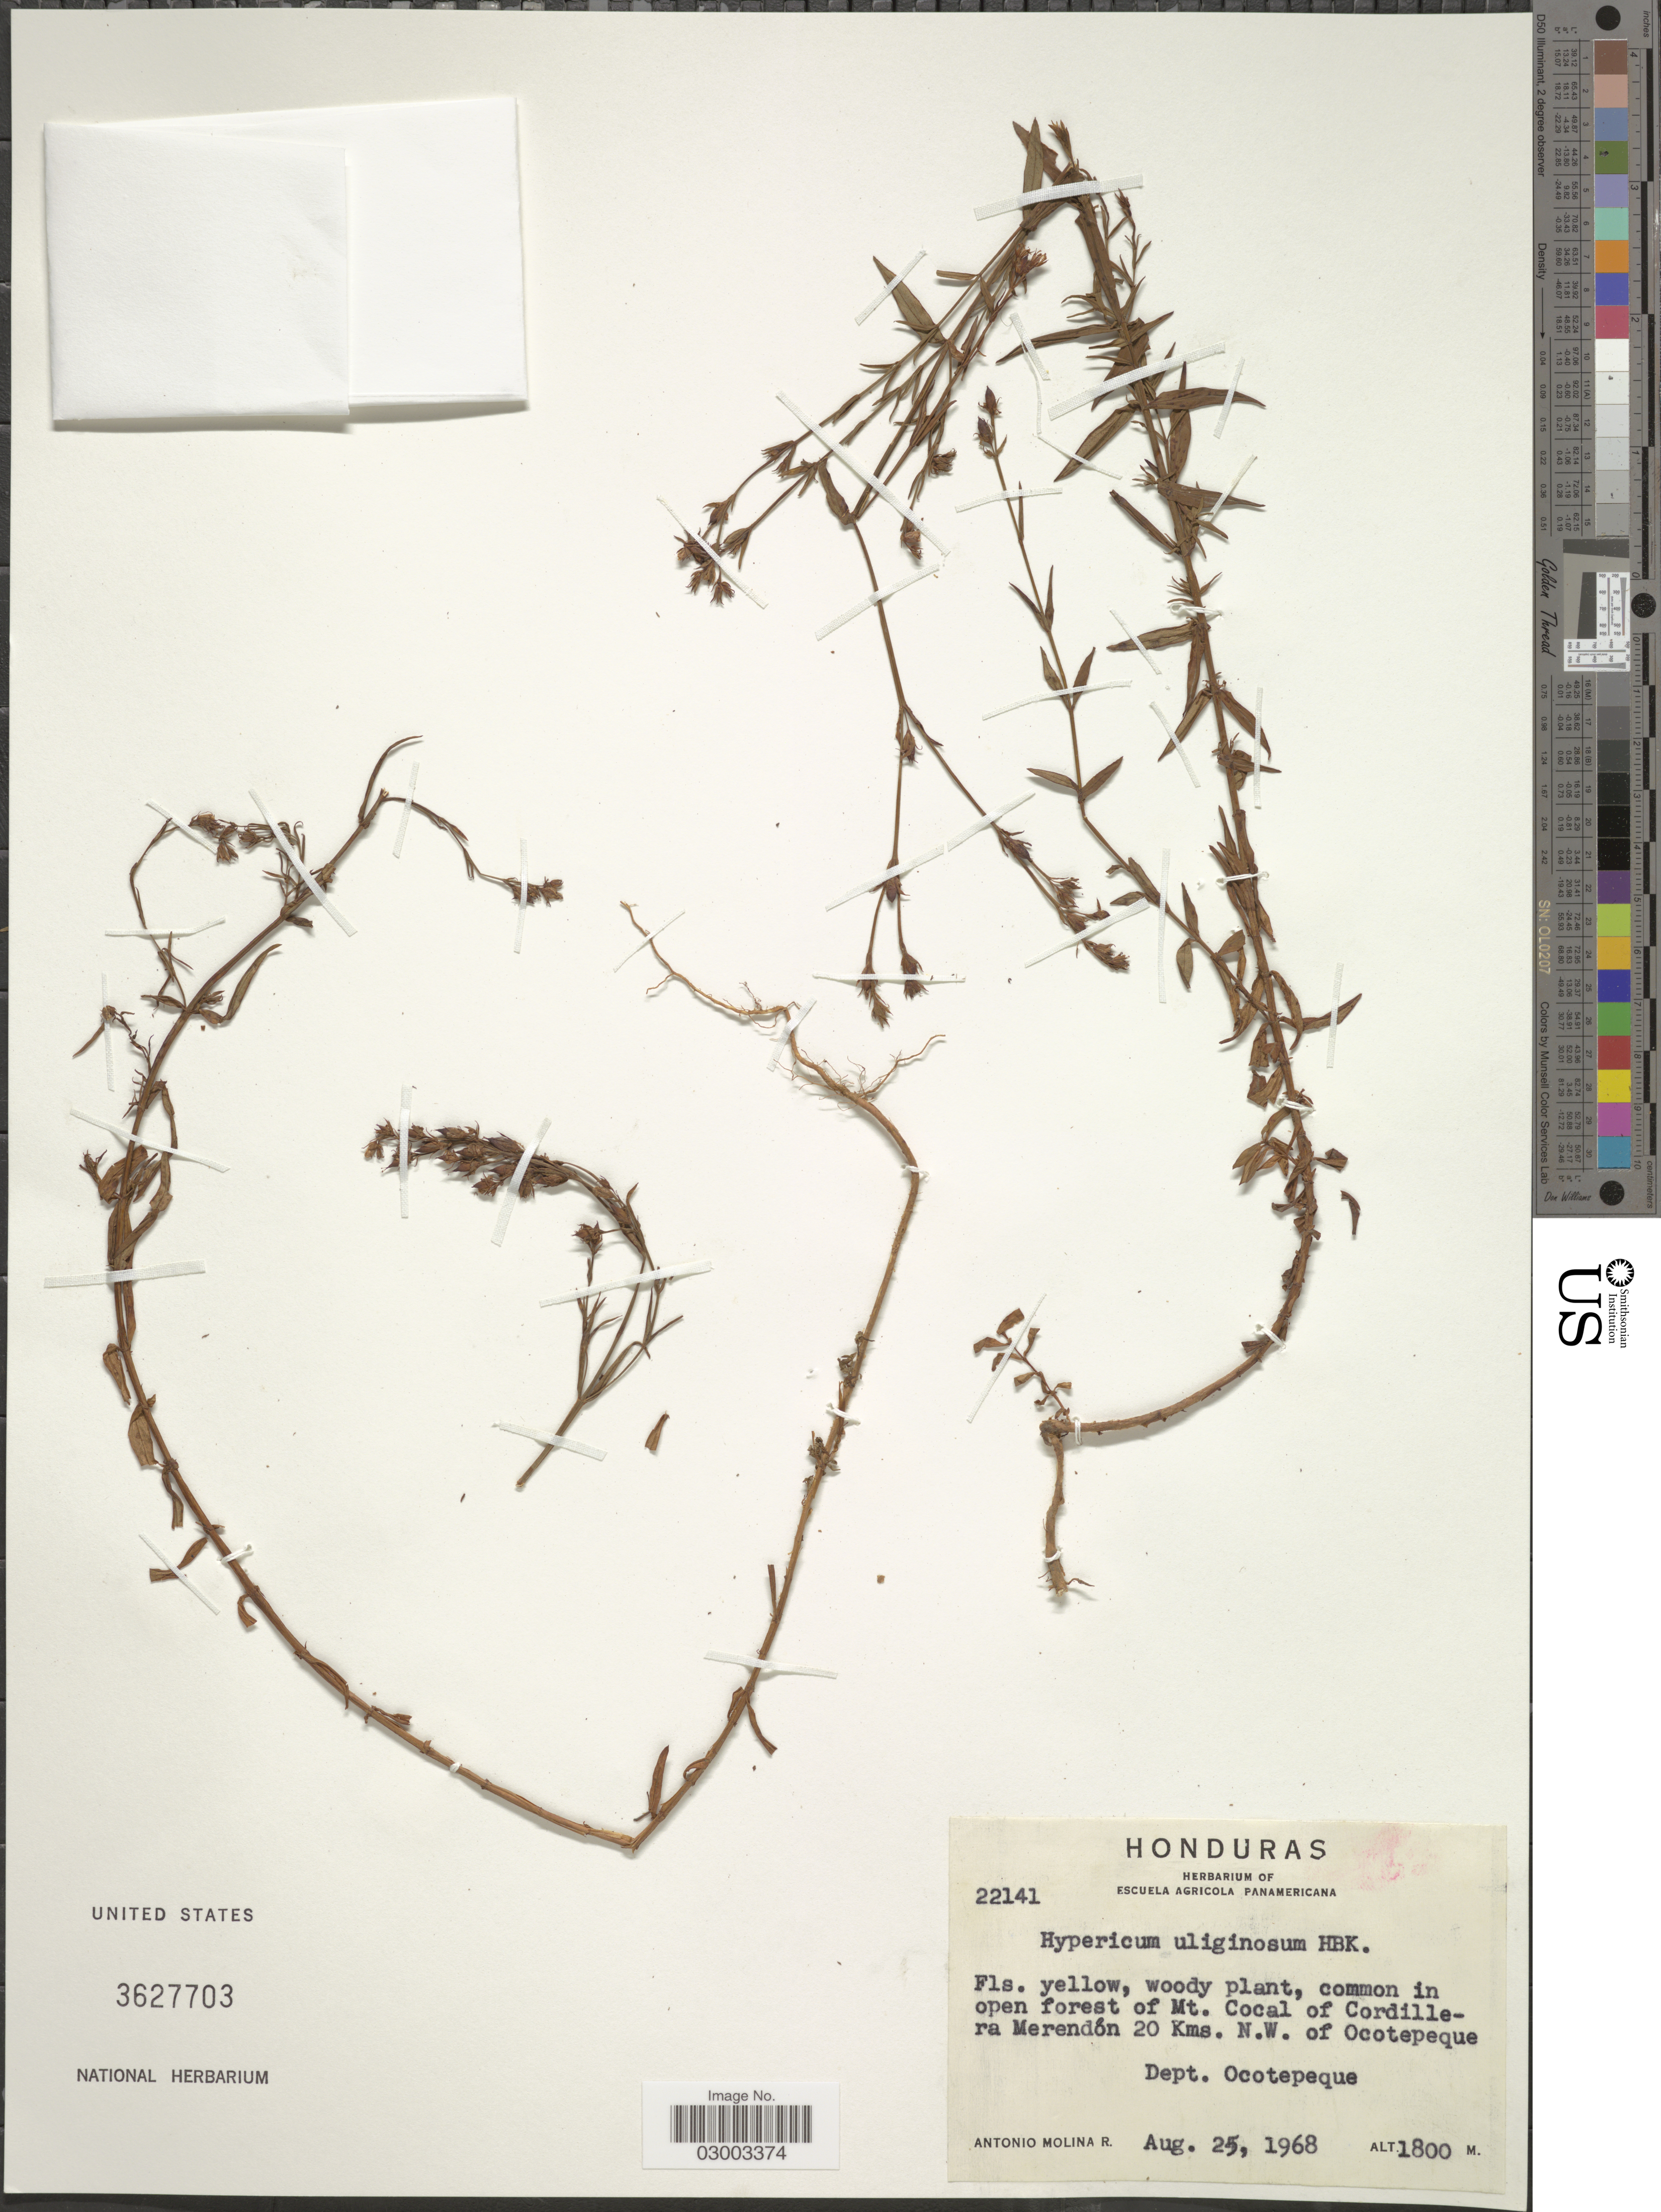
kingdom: Plantae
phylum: Tracheophyta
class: Magnoliopsida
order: Malpighiales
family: Hypericaceae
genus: Hypericum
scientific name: Hypericum silenoides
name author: Juss.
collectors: A. Molina R.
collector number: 22141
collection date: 1968-08-25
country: Honduras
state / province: Ocotepeque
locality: Common in open forest of Mt. Cocal of Cordillera Merendón 20 Kms. N.W. of Ocotepeque. Dept. Ocotepeque.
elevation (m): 1800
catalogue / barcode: US 3627703